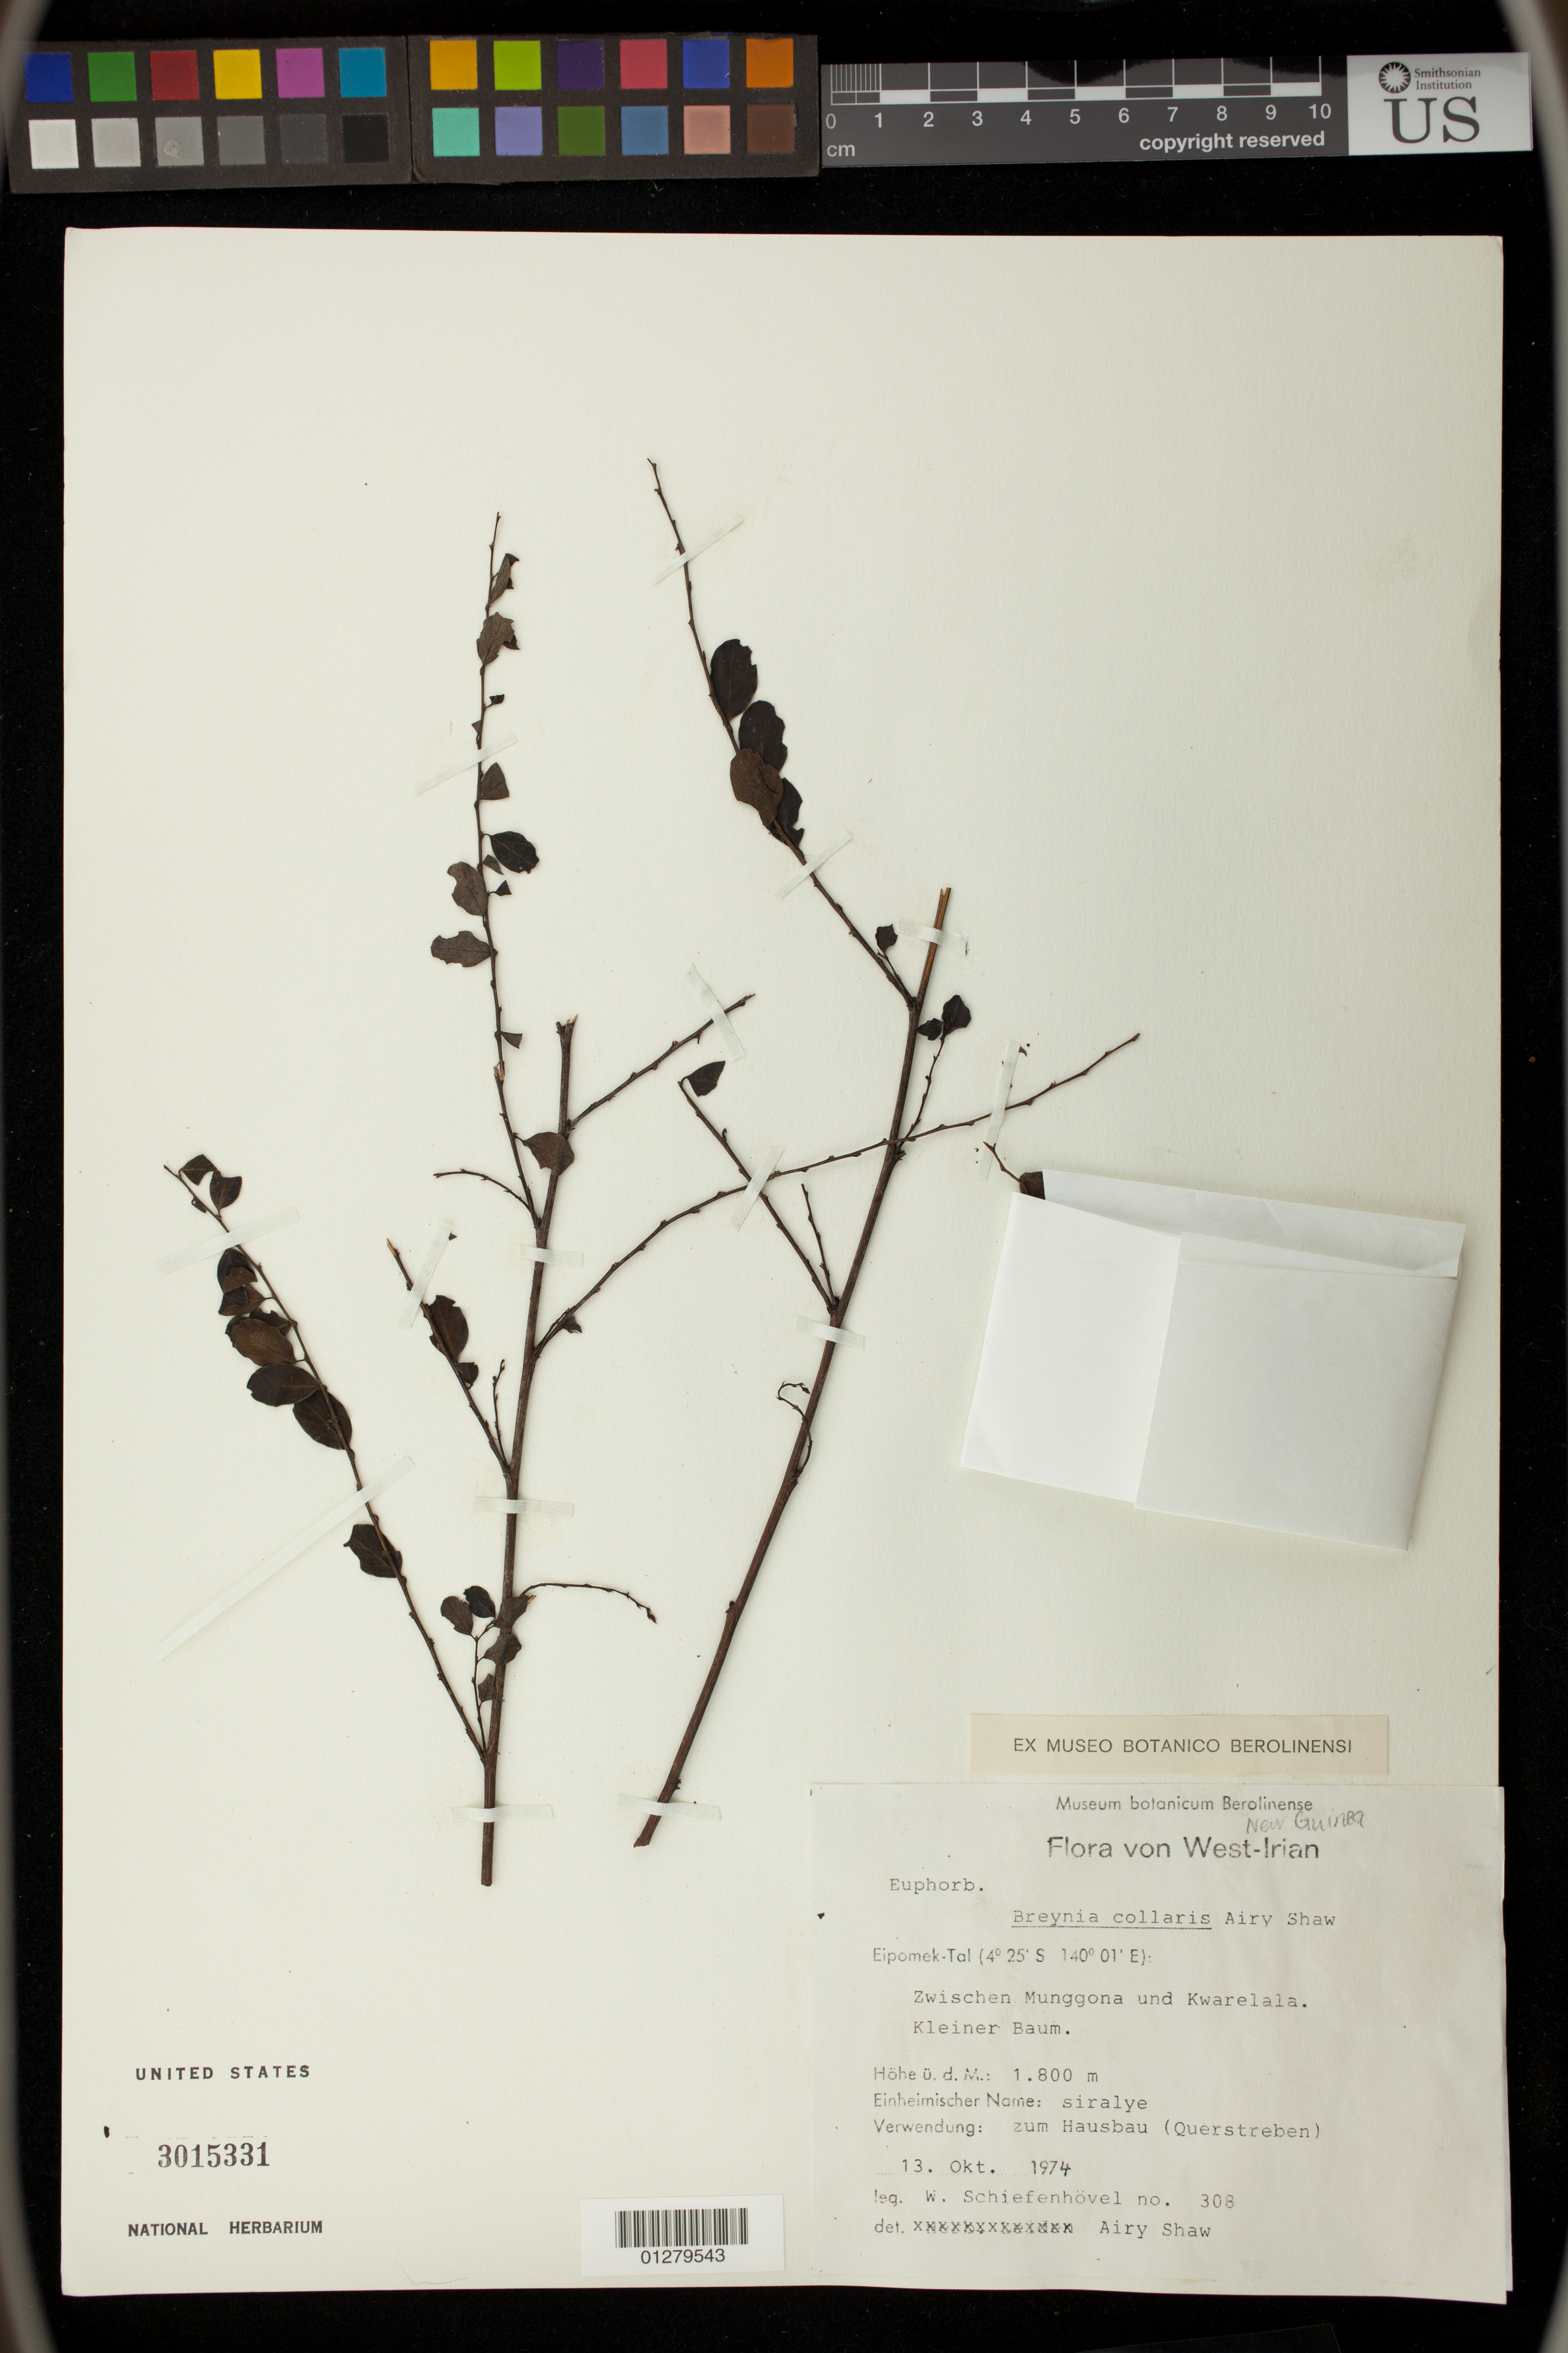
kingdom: Plantae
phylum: Tracheophyta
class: Magnoliopsida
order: Malpighiales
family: Phyllanthaceae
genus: Breynia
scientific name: Breynia collaris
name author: Airy Shaw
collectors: W. Schiefenhovel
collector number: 308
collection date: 1974-10-13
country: Indonesia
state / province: Papua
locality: Eipomek-Tal: Zwischen Munggona und Kwarelala.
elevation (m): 1800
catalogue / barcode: US 3015331